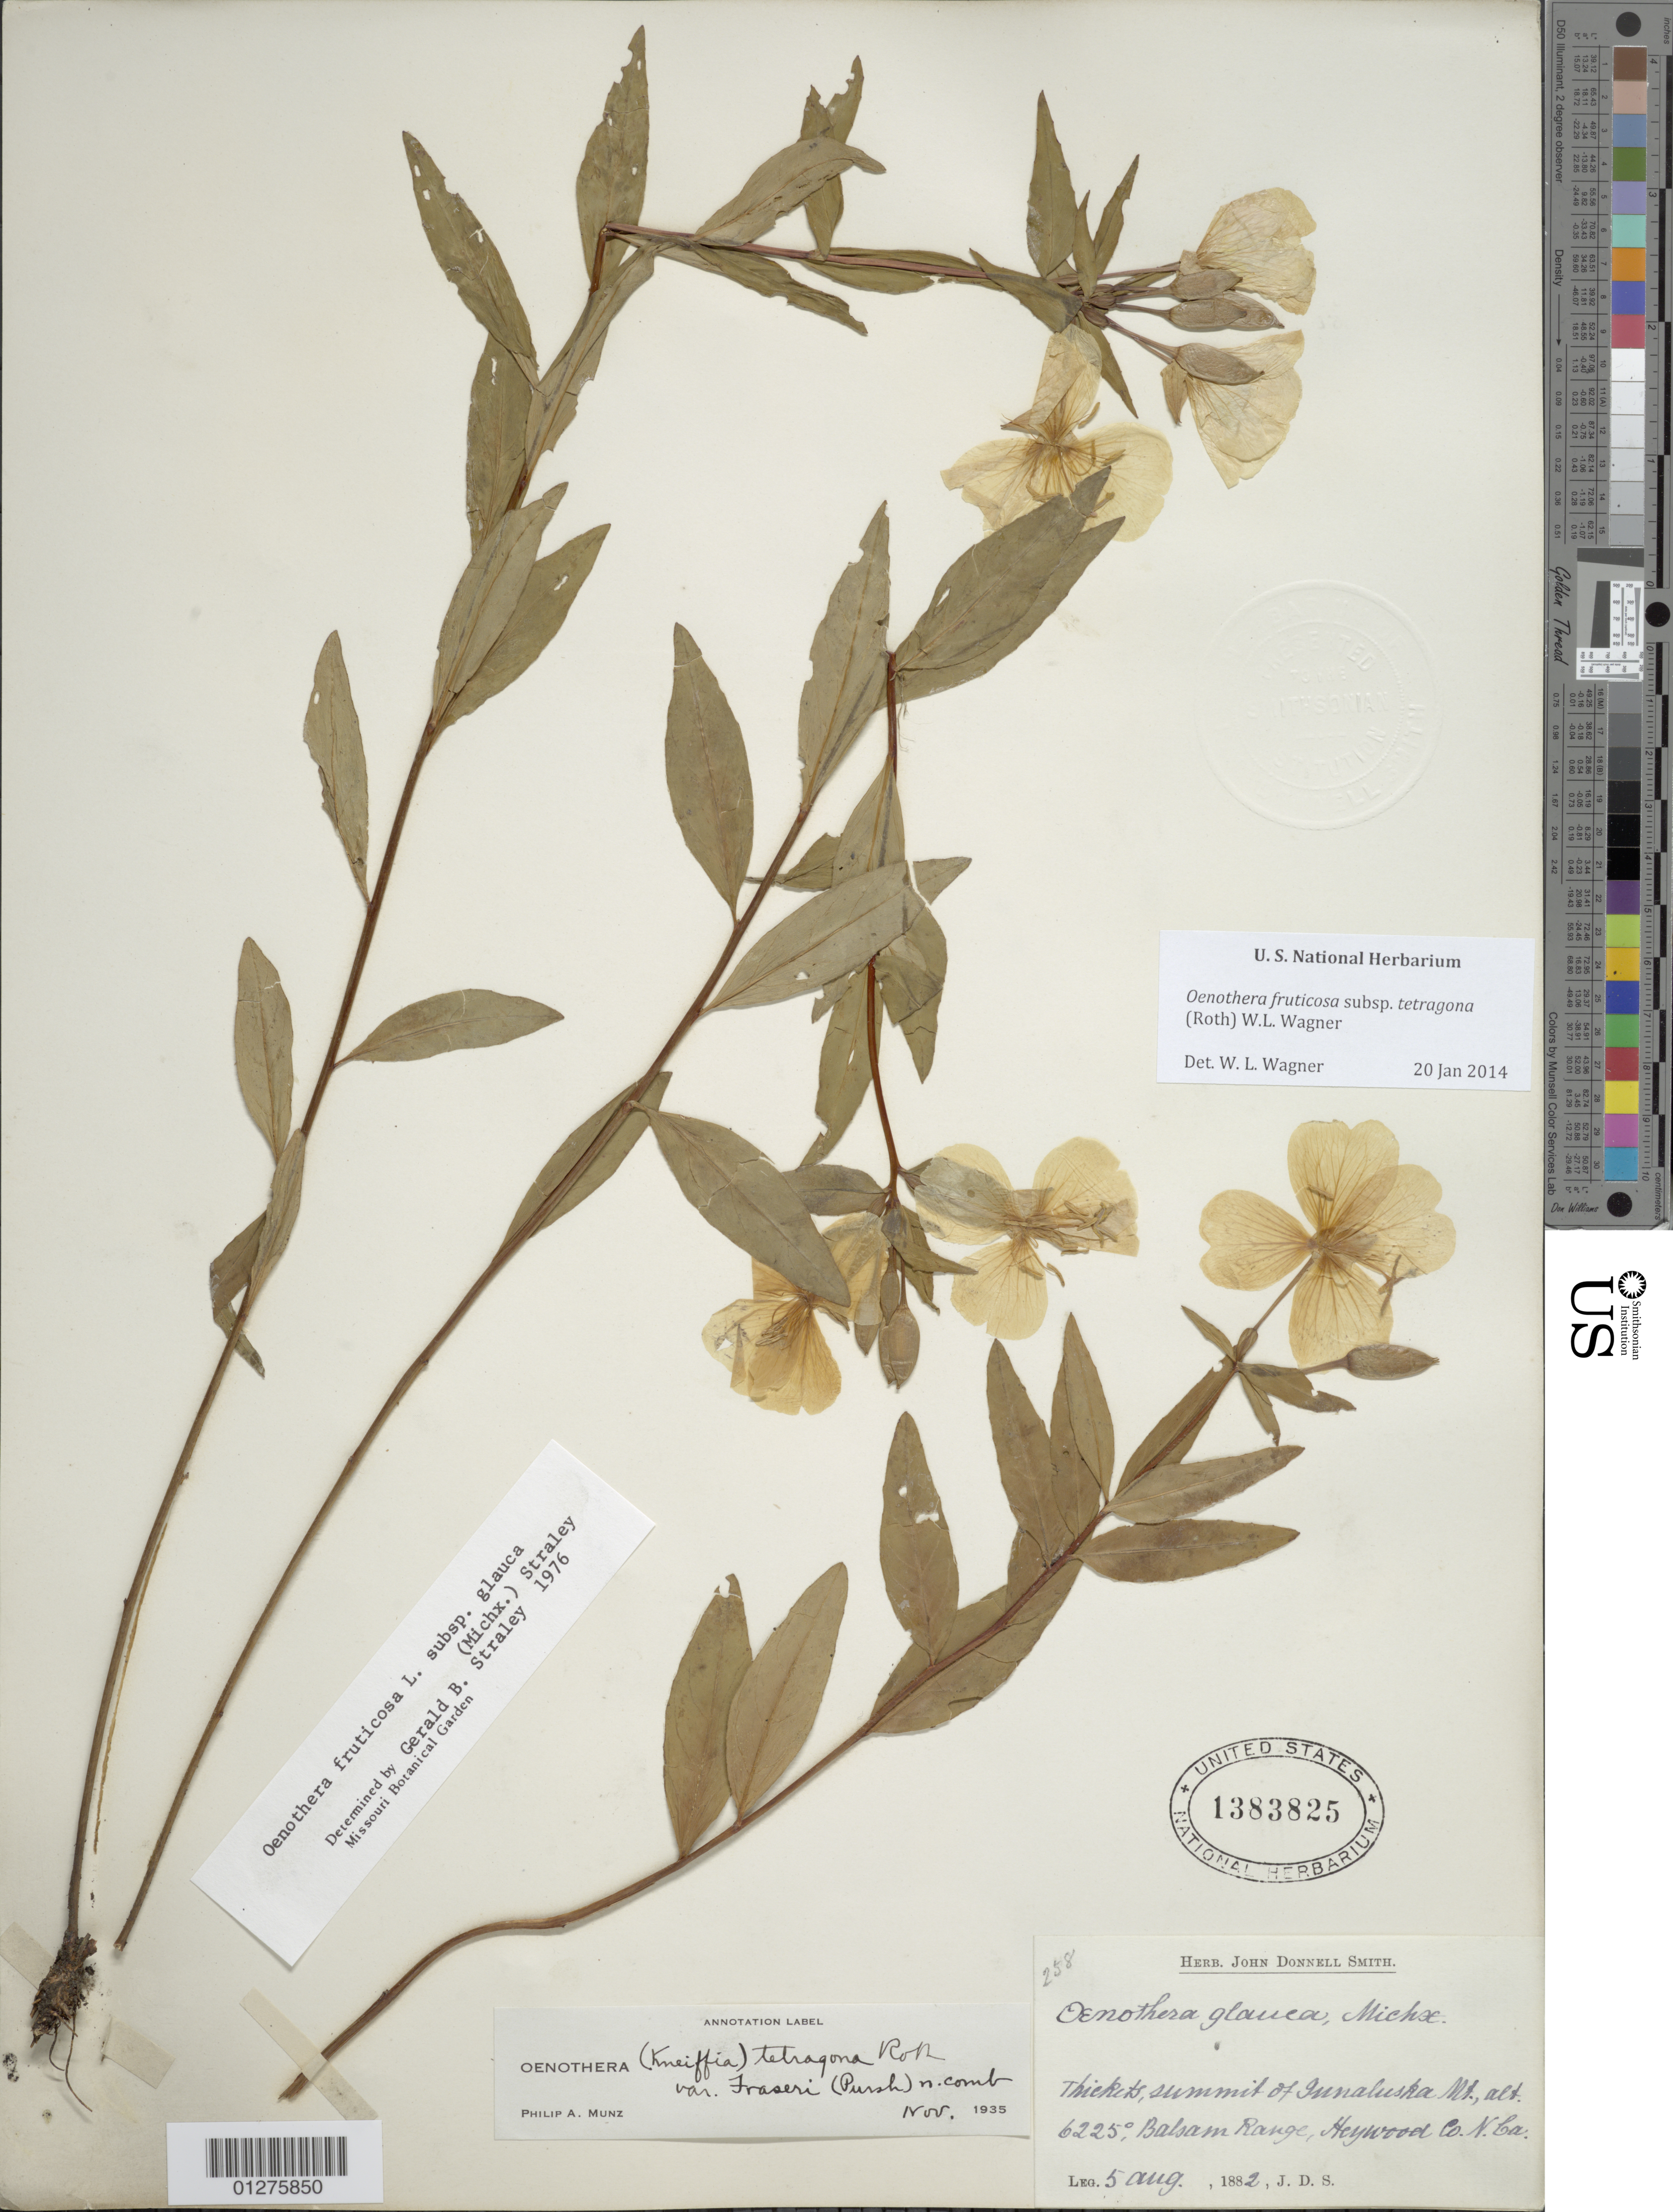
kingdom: Plantae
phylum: Tracheophyta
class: Magnoliopsida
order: Myrtales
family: Onagraceae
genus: Oenothera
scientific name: Oenothera fruticosa subsp. tetragona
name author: (Roth) W.L. Wagner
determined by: Wagner, W. L., (BOT), Smithsonian Institution - National Museum of Natural History (UNITED STATES)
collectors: J. Donnell Smith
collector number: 258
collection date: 1882-08-05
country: United States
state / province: North Carolina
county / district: Haywood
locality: Summit of Innaluska Mt.,Balsam Range.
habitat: Thickets.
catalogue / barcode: US 1383825